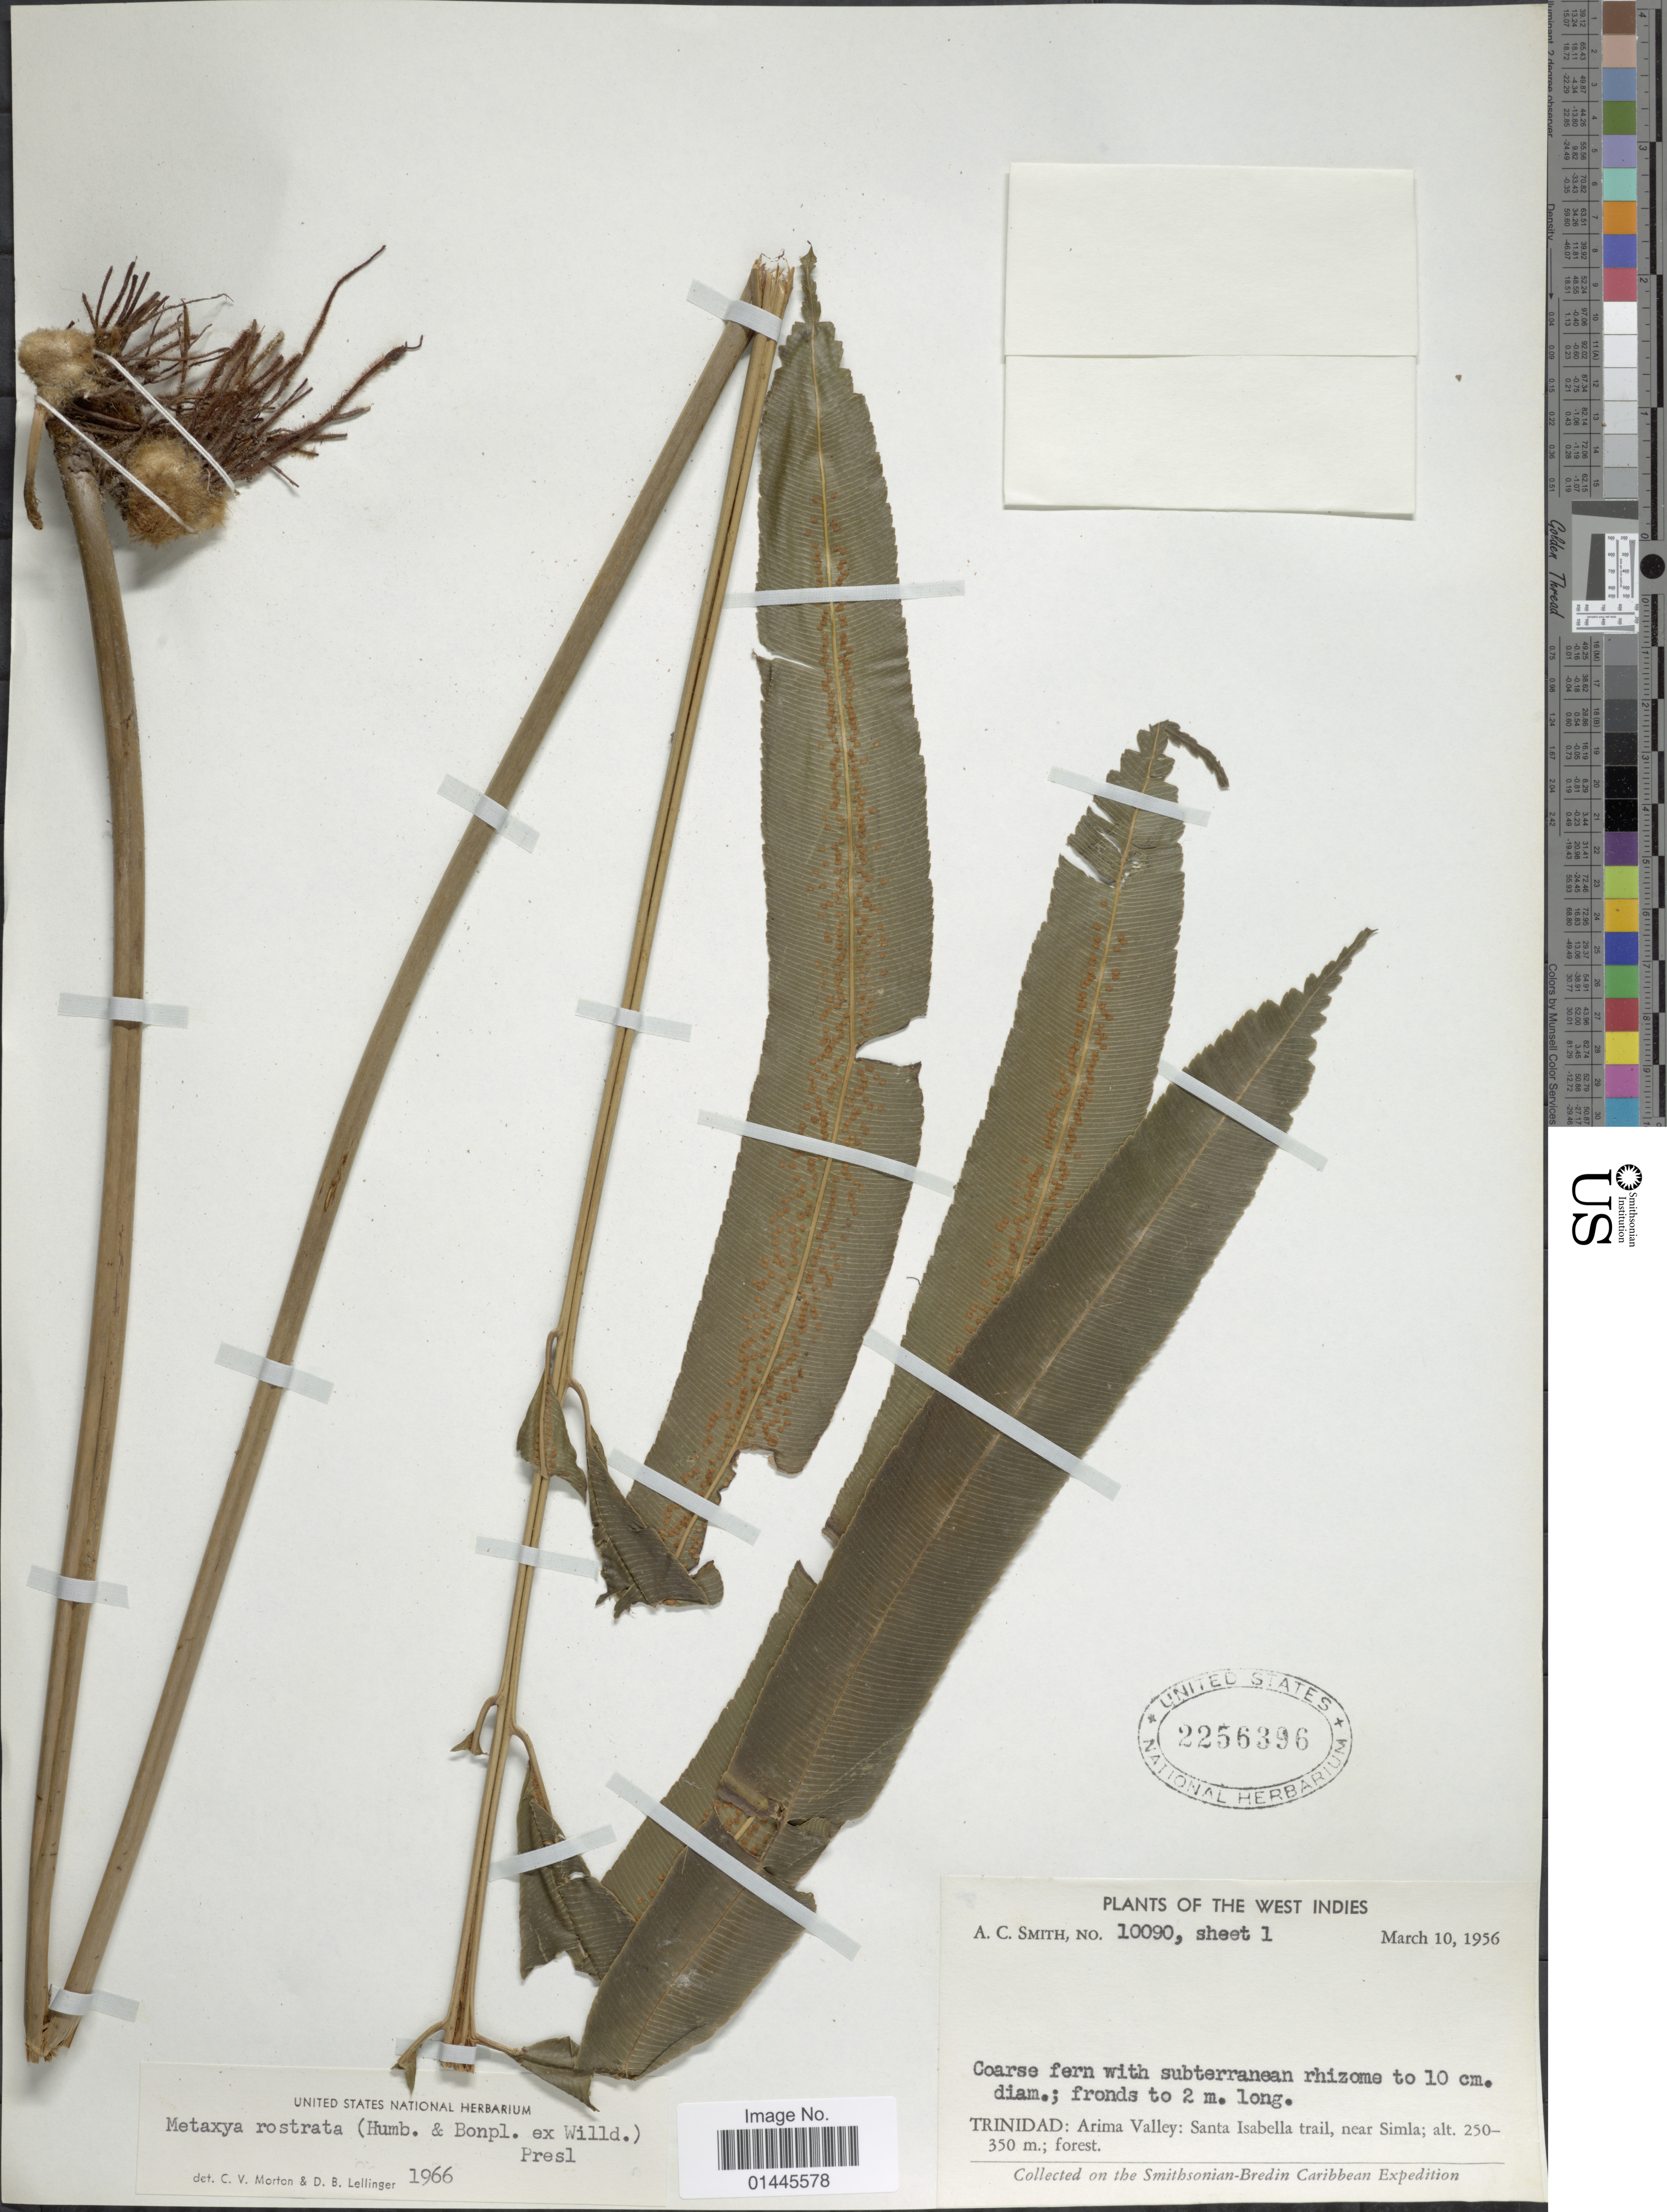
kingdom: Plantae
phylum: Tracheophyta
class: Polypodiopsida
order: Cyatheales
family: Metaxyaceae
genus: Metaxya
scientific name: Metaxya rostrata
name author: (Kunth) C. Presl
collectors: A. C. Smith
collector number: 10090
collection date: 1956-03-10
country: Trinidad and Tobago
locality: Trinidad: Arima Valley: Santa Isabella trail, near Simla.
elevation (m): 250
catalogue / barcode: US 2256396